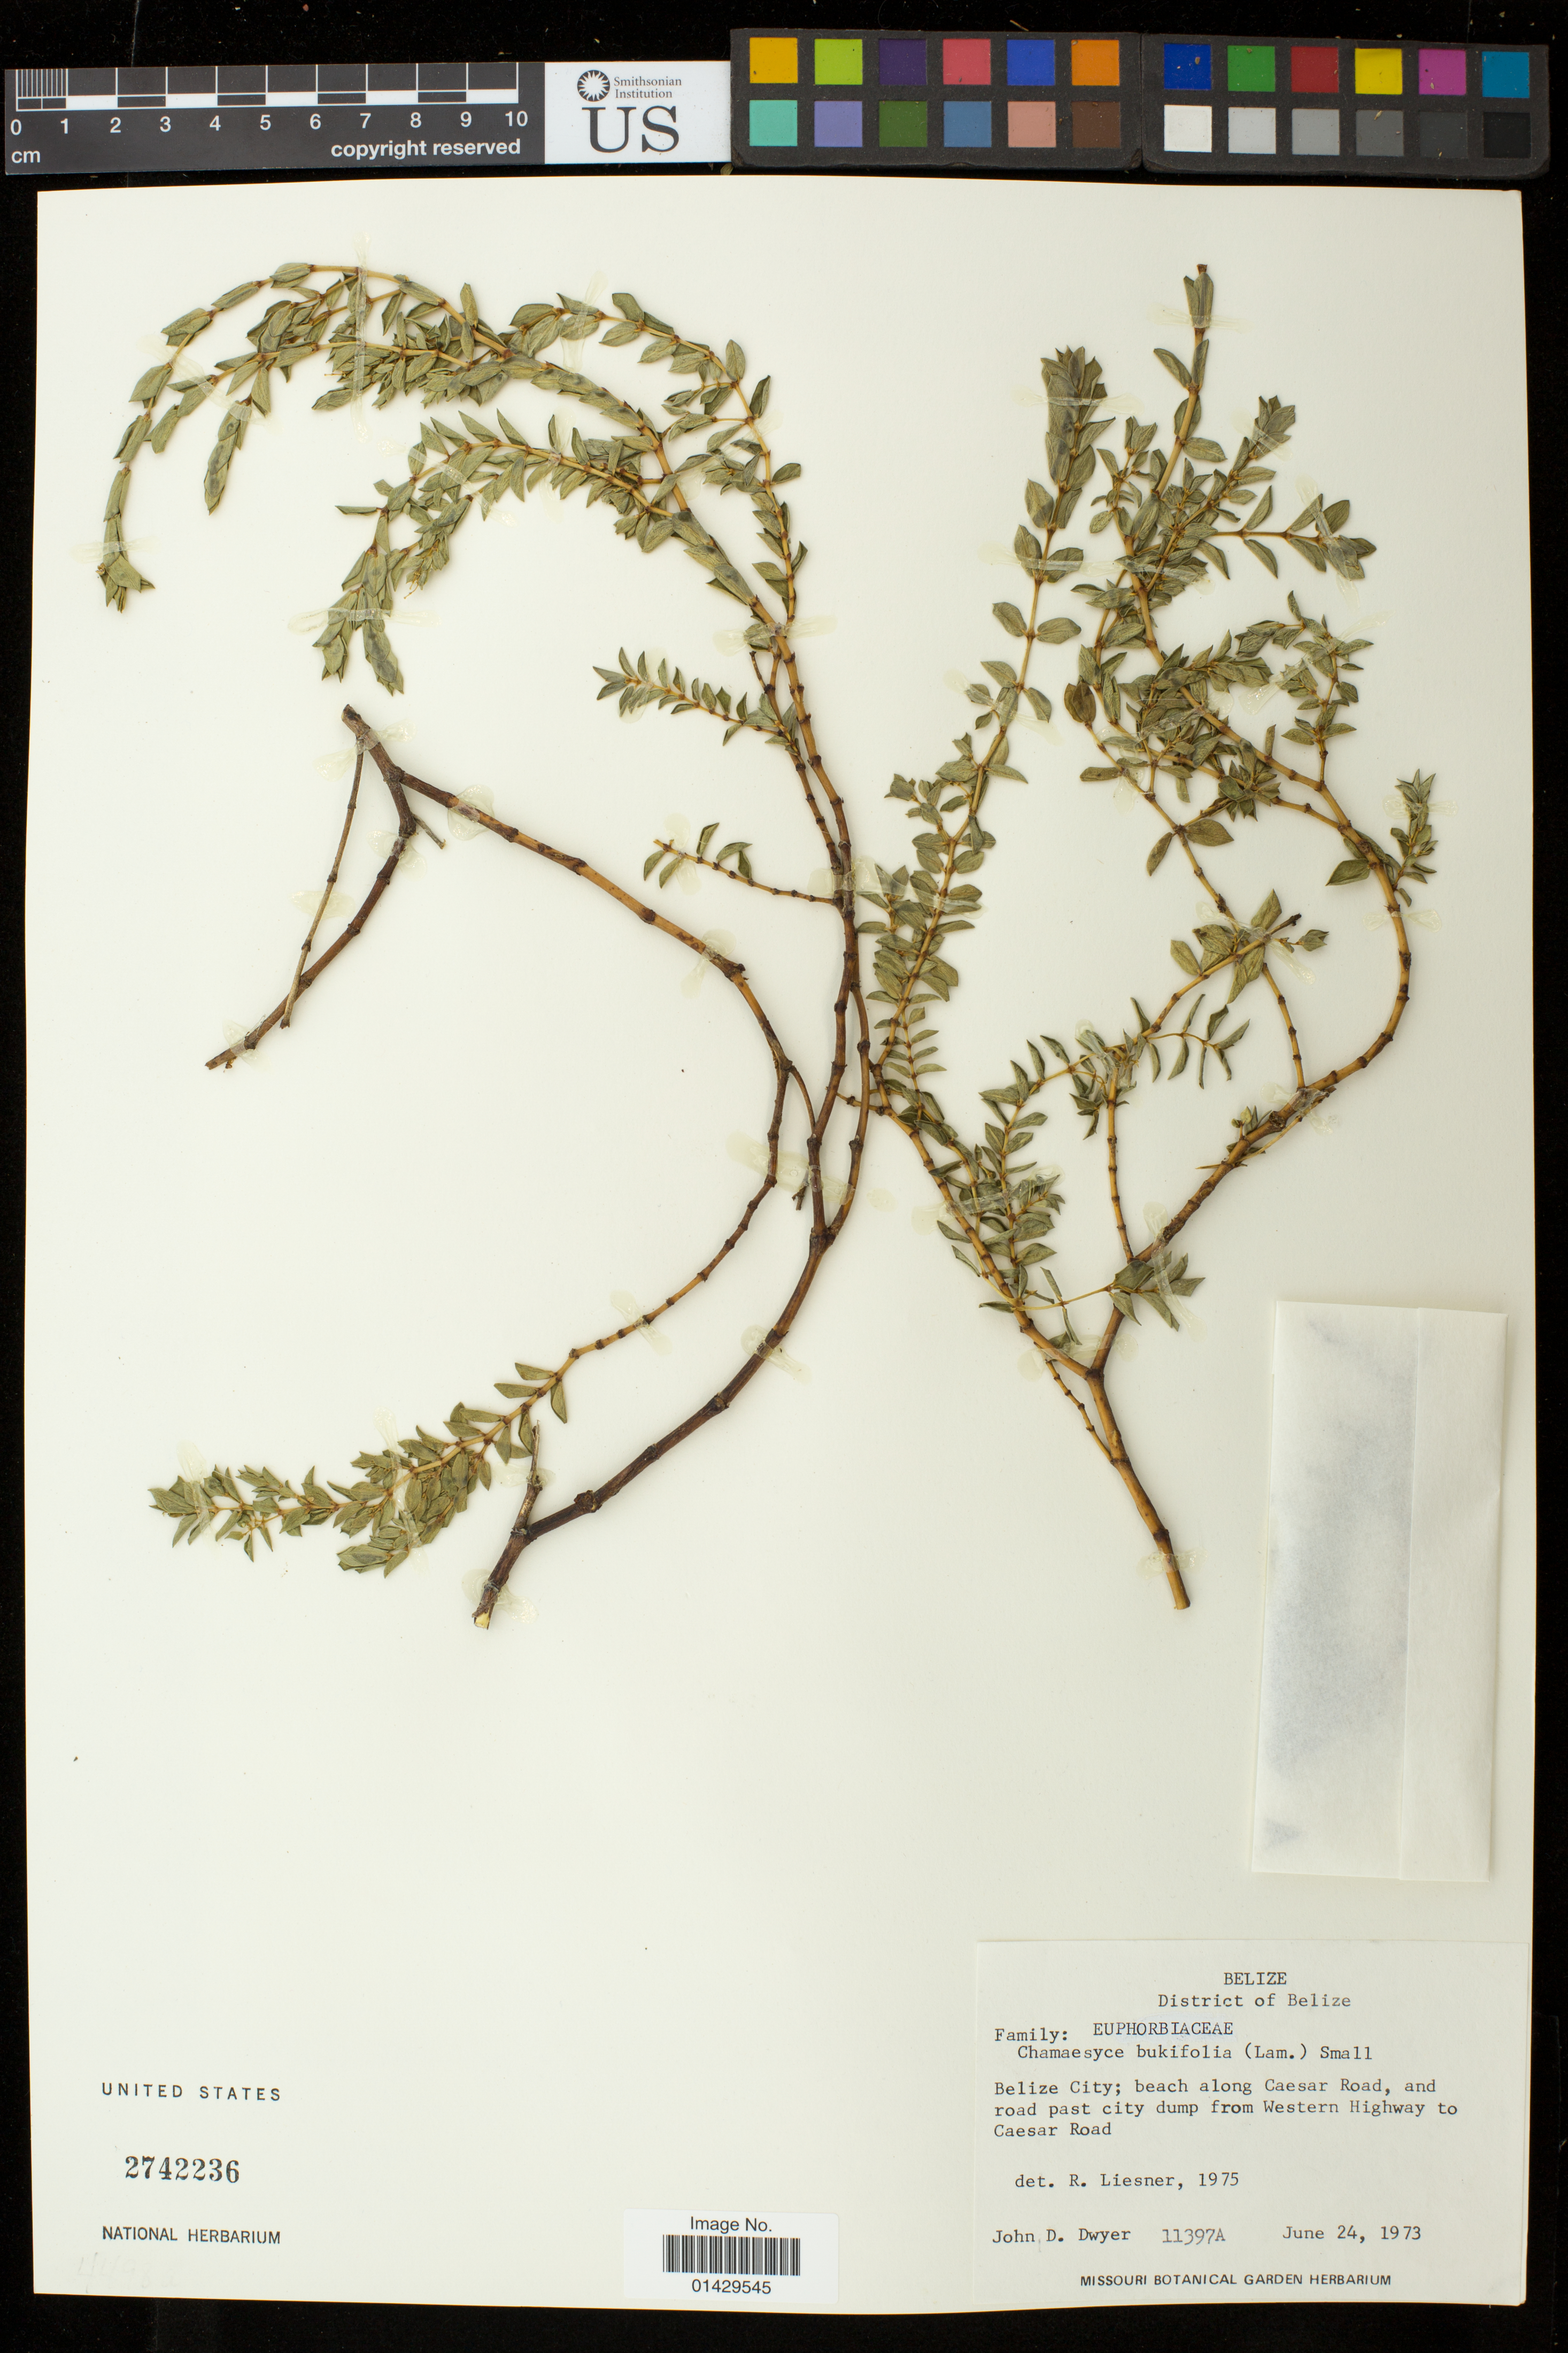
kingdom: Plantae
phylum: Tracheophyta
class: Magnoliopsida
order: Malpighiales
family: Euphorbiaceae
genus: Euphorbia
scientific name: Euphorbia mesembryanthemifolia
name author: Jacq.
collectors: J. D. Dwyer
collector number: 11397A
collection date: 1973-06-24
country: Belize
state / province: Belize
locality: Belize City: beach along Caesar Road, and road past city dump from Western Highway to Caesar Road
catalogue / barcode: US 2742236